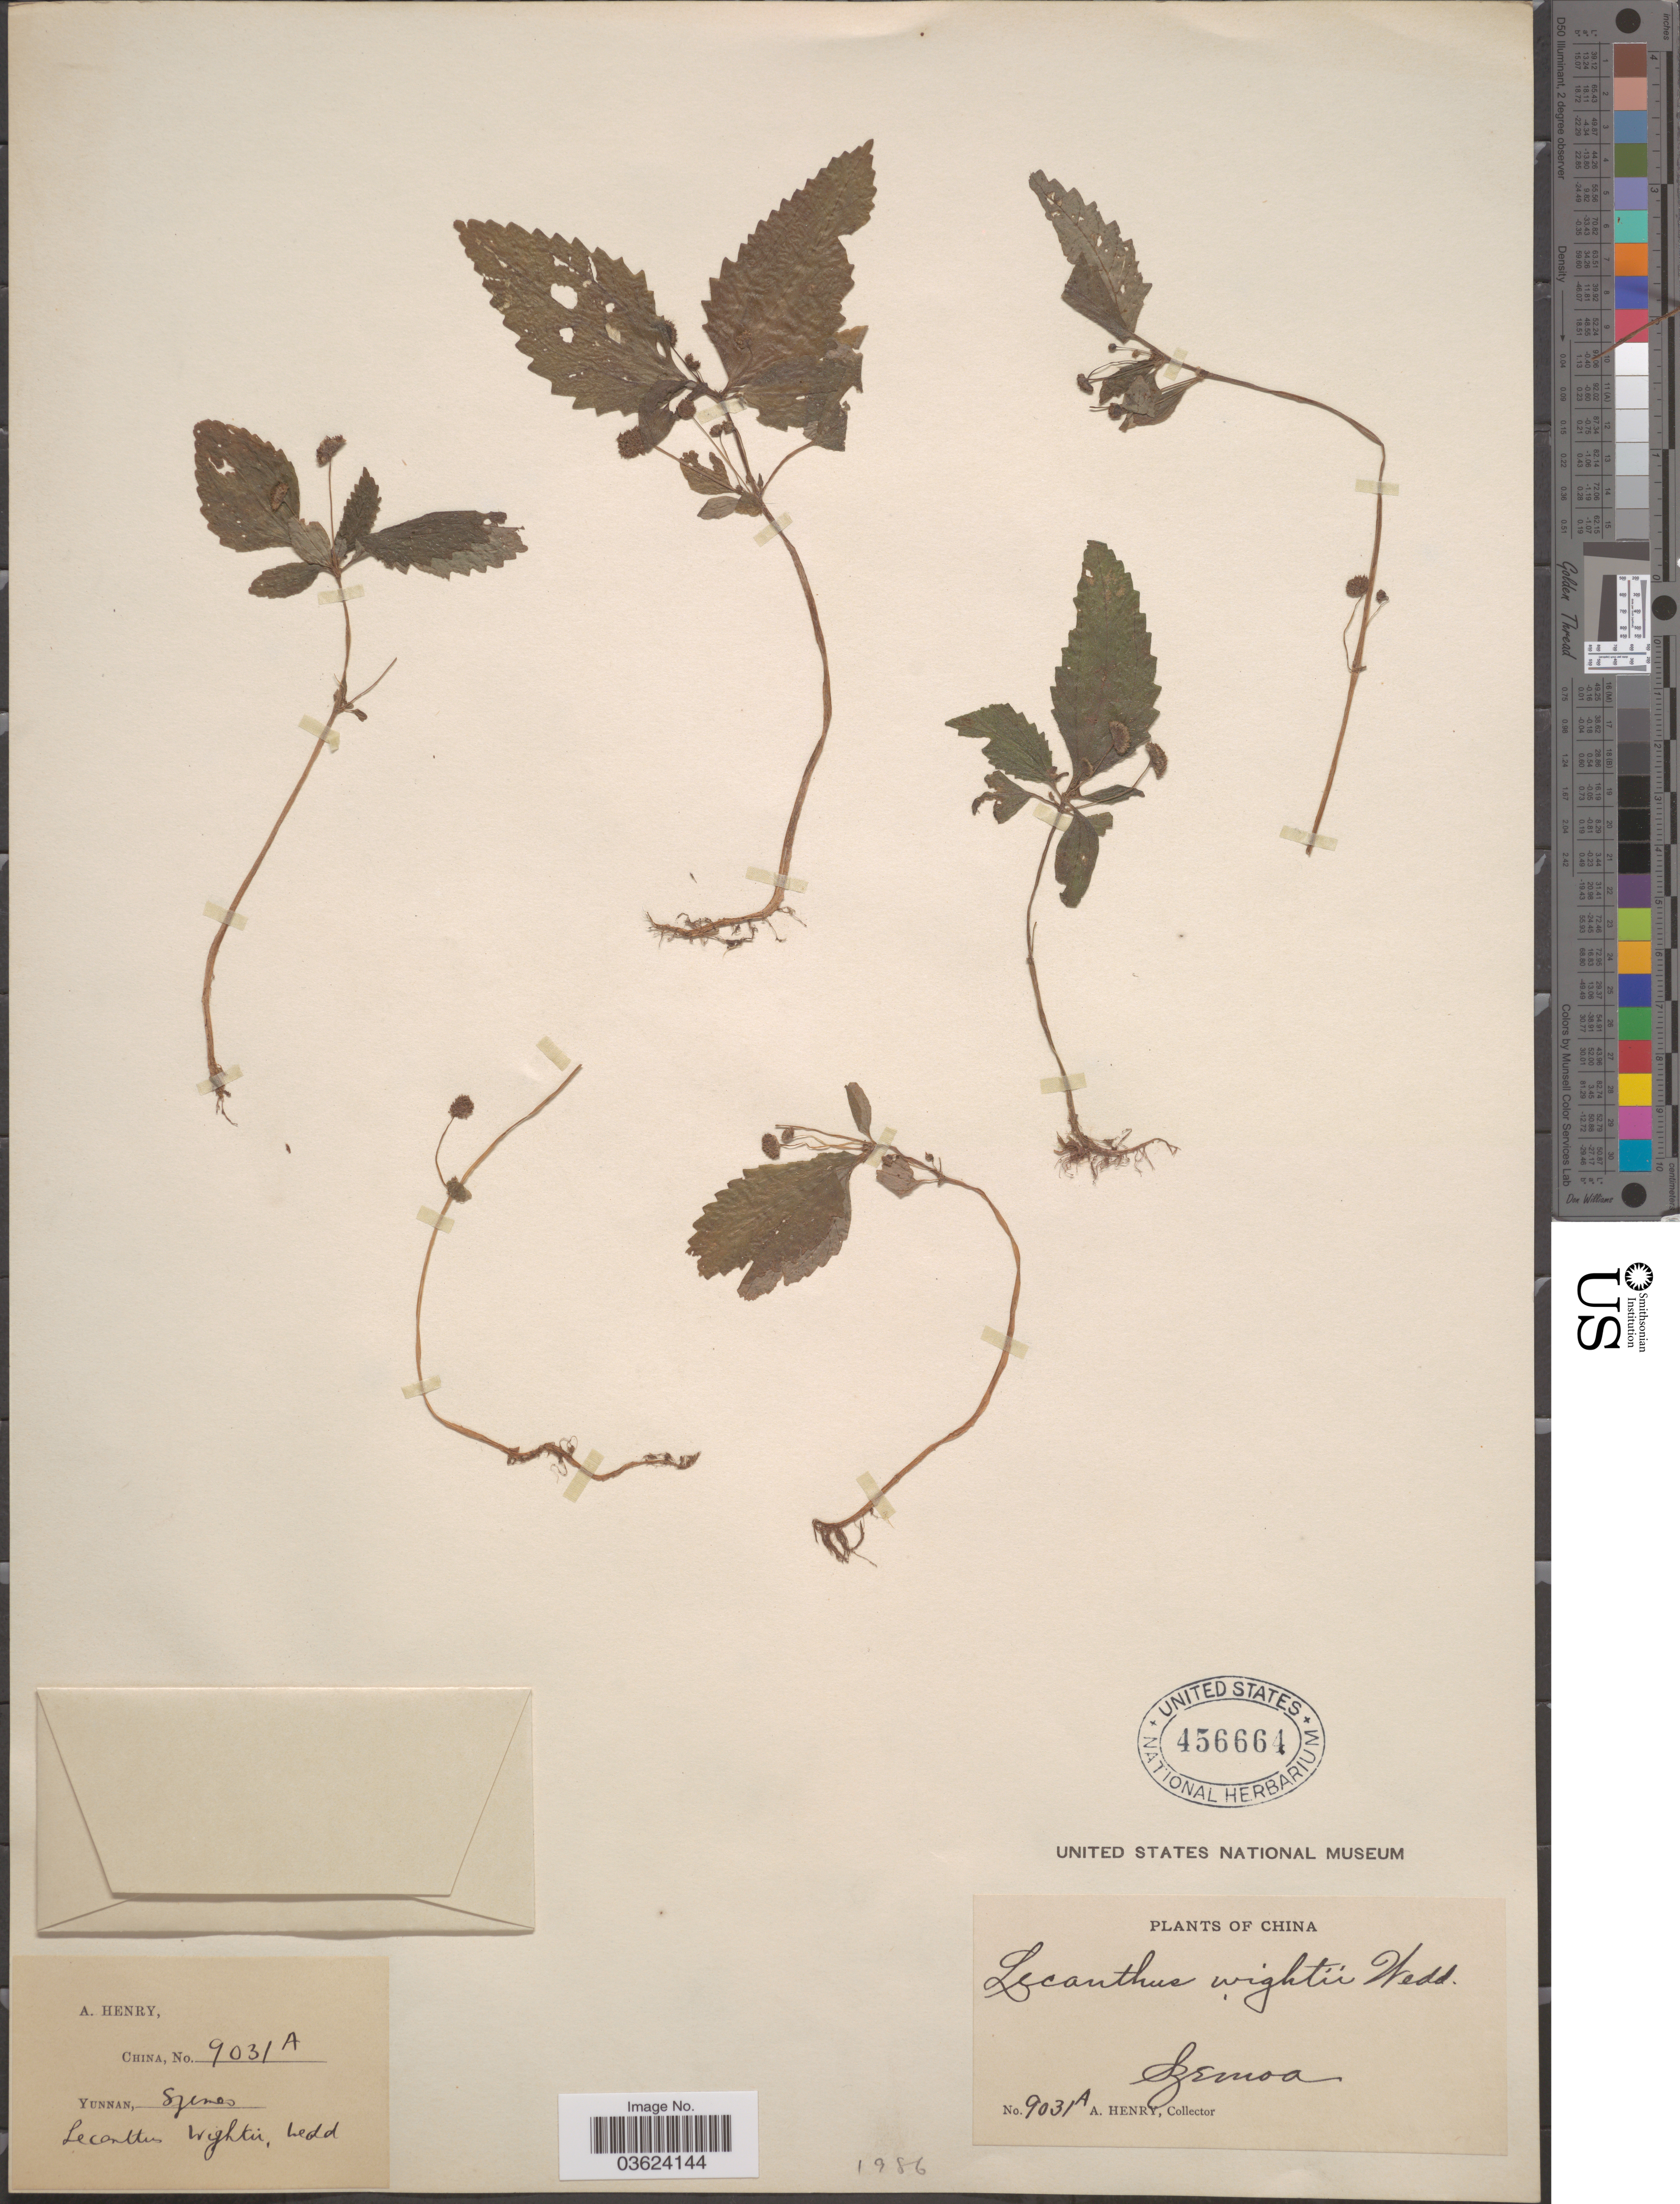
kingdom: Plantae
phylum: Tracheophyta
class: Magnoliopsida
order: Rosales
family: Urticaceae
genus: Lecanthus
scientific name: Lecanthus peduncularis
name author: (Wall. ex Royle) Wedd.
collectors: A. Henry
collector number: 9031 A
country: China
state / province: Yunnan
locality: Szemoa.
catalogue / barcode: US 456664